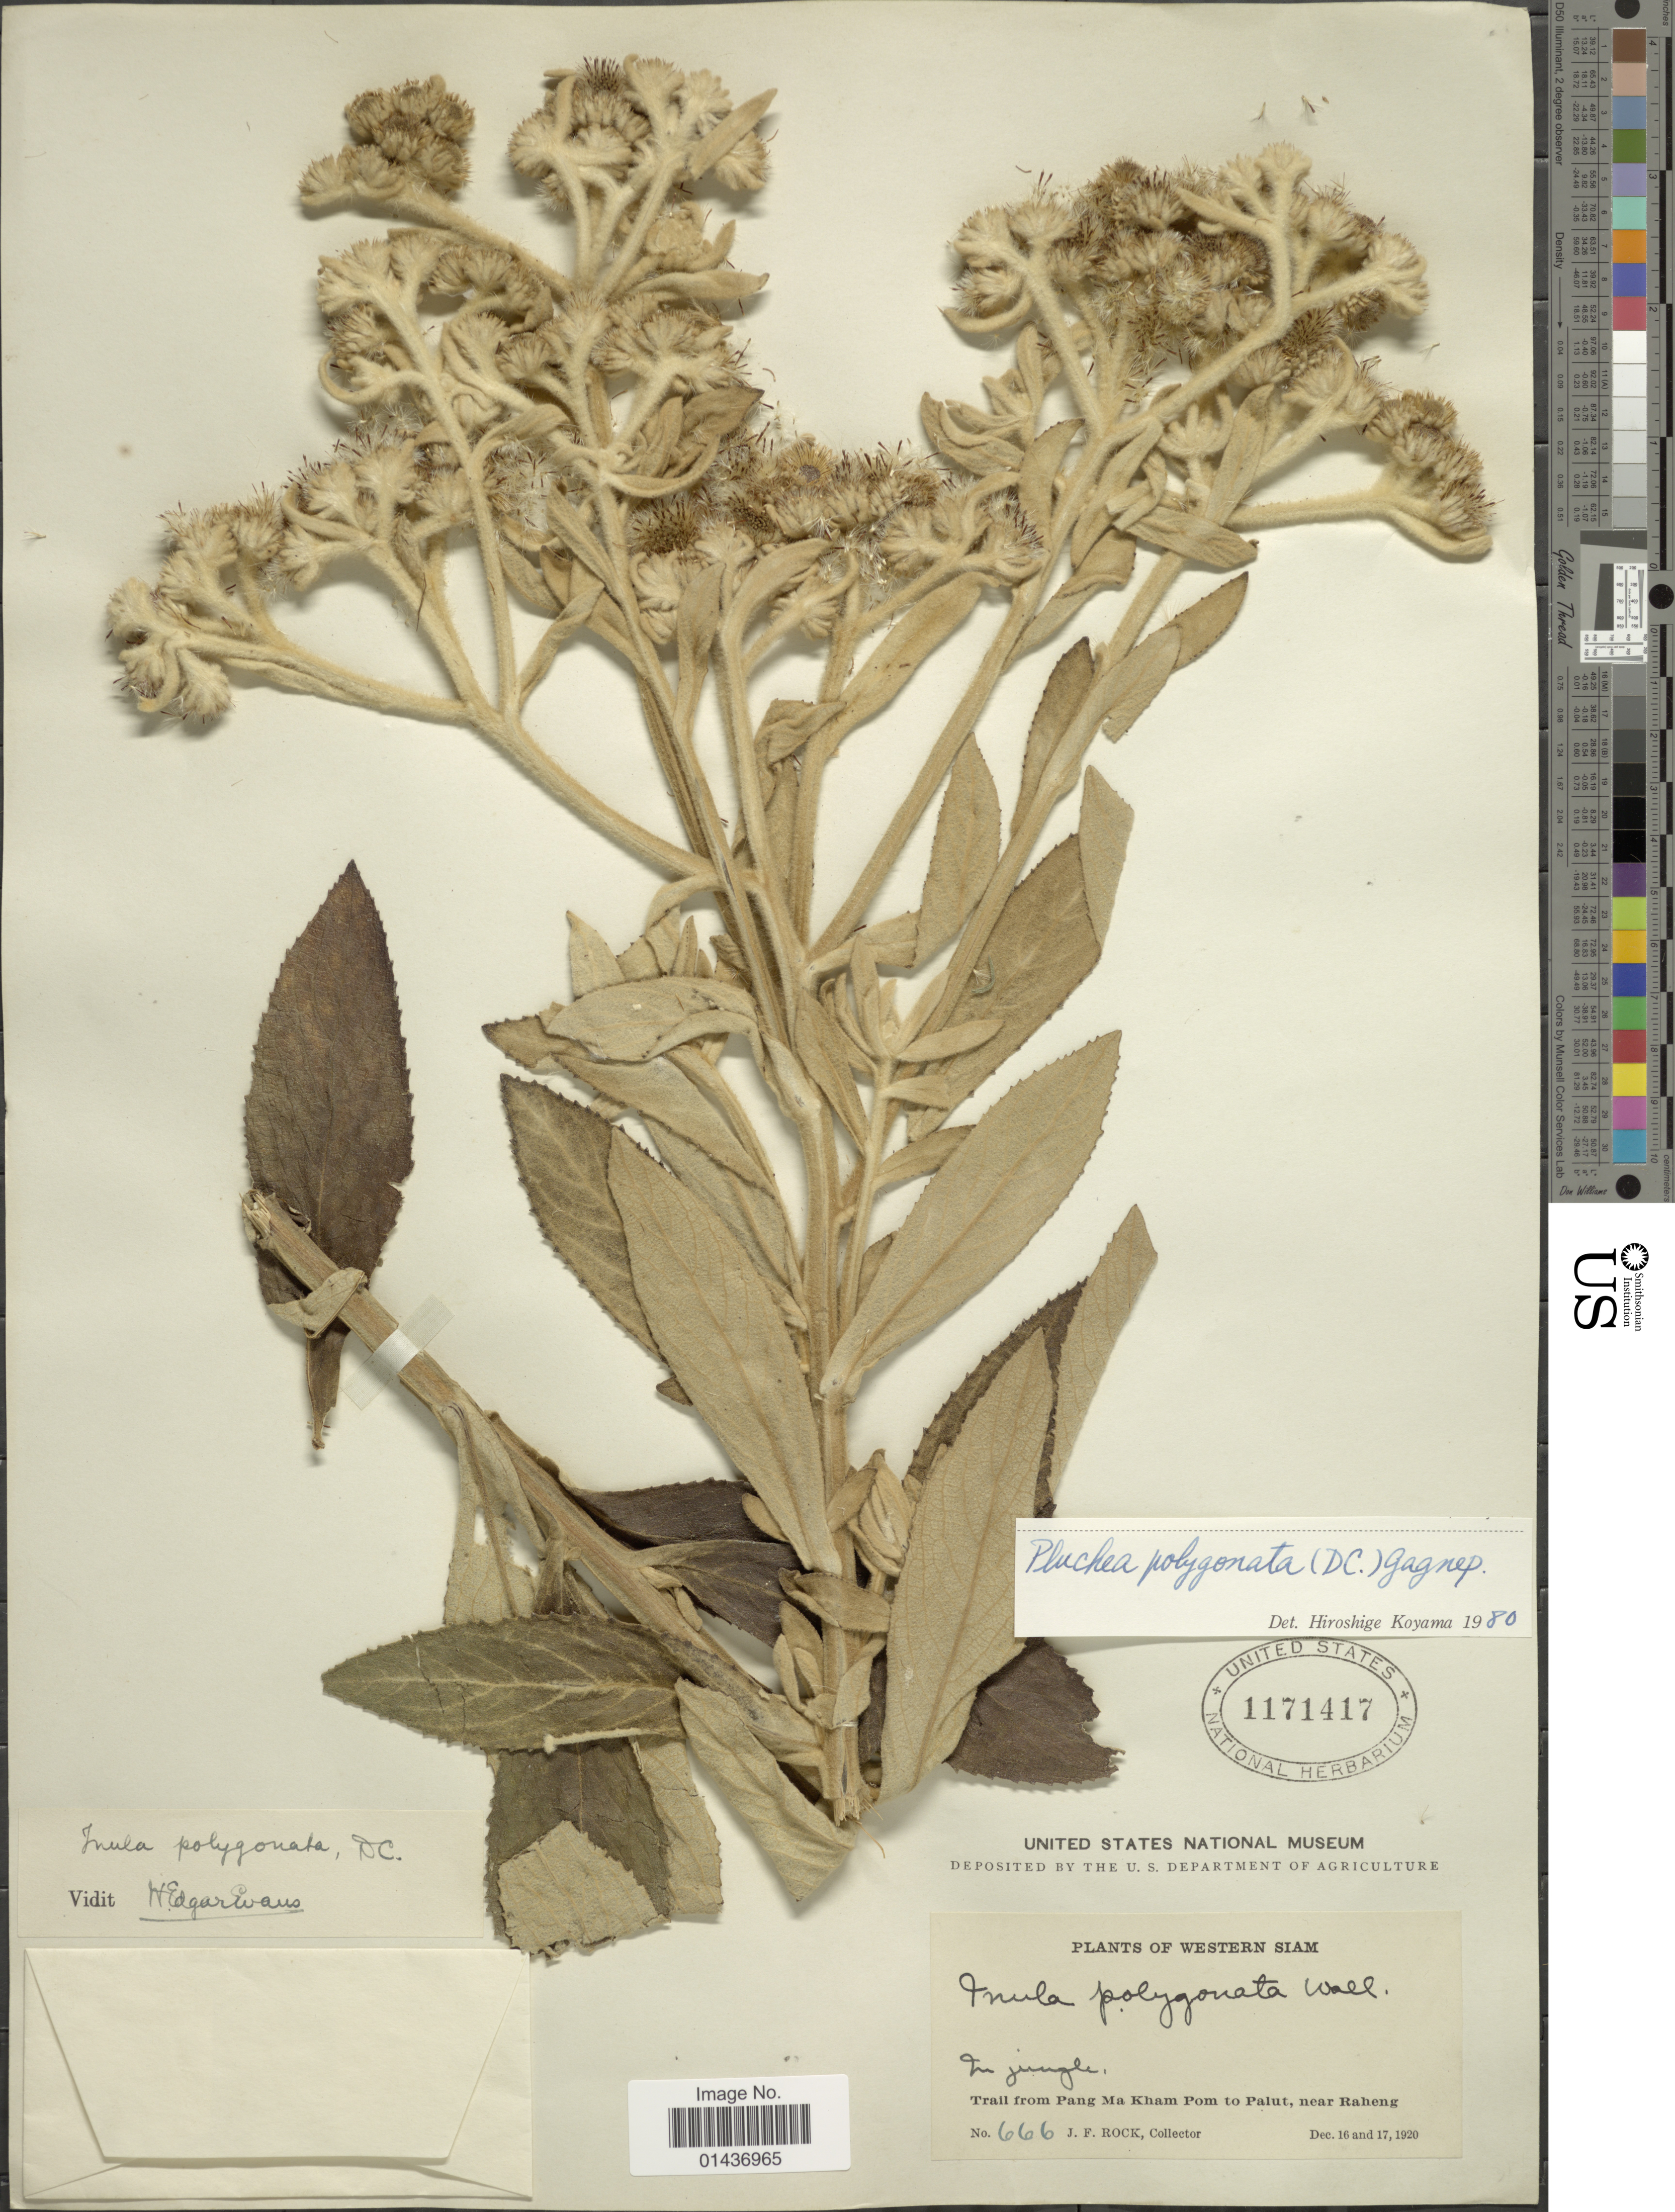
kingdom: Plantae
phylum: Tracheophyta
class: Magnoliopsida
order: Asterales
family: Asteraceae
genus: Pluchea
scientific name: Pluchea polygonata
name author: (DC.) Gagnep.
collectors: J. F. Rock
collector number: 666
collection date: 1920-12-16/1920-12-17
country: Thailand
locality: Western Siam, Trail from Pang Ma Kham Pom to Palut, near Raheng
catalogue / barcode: US 1171417